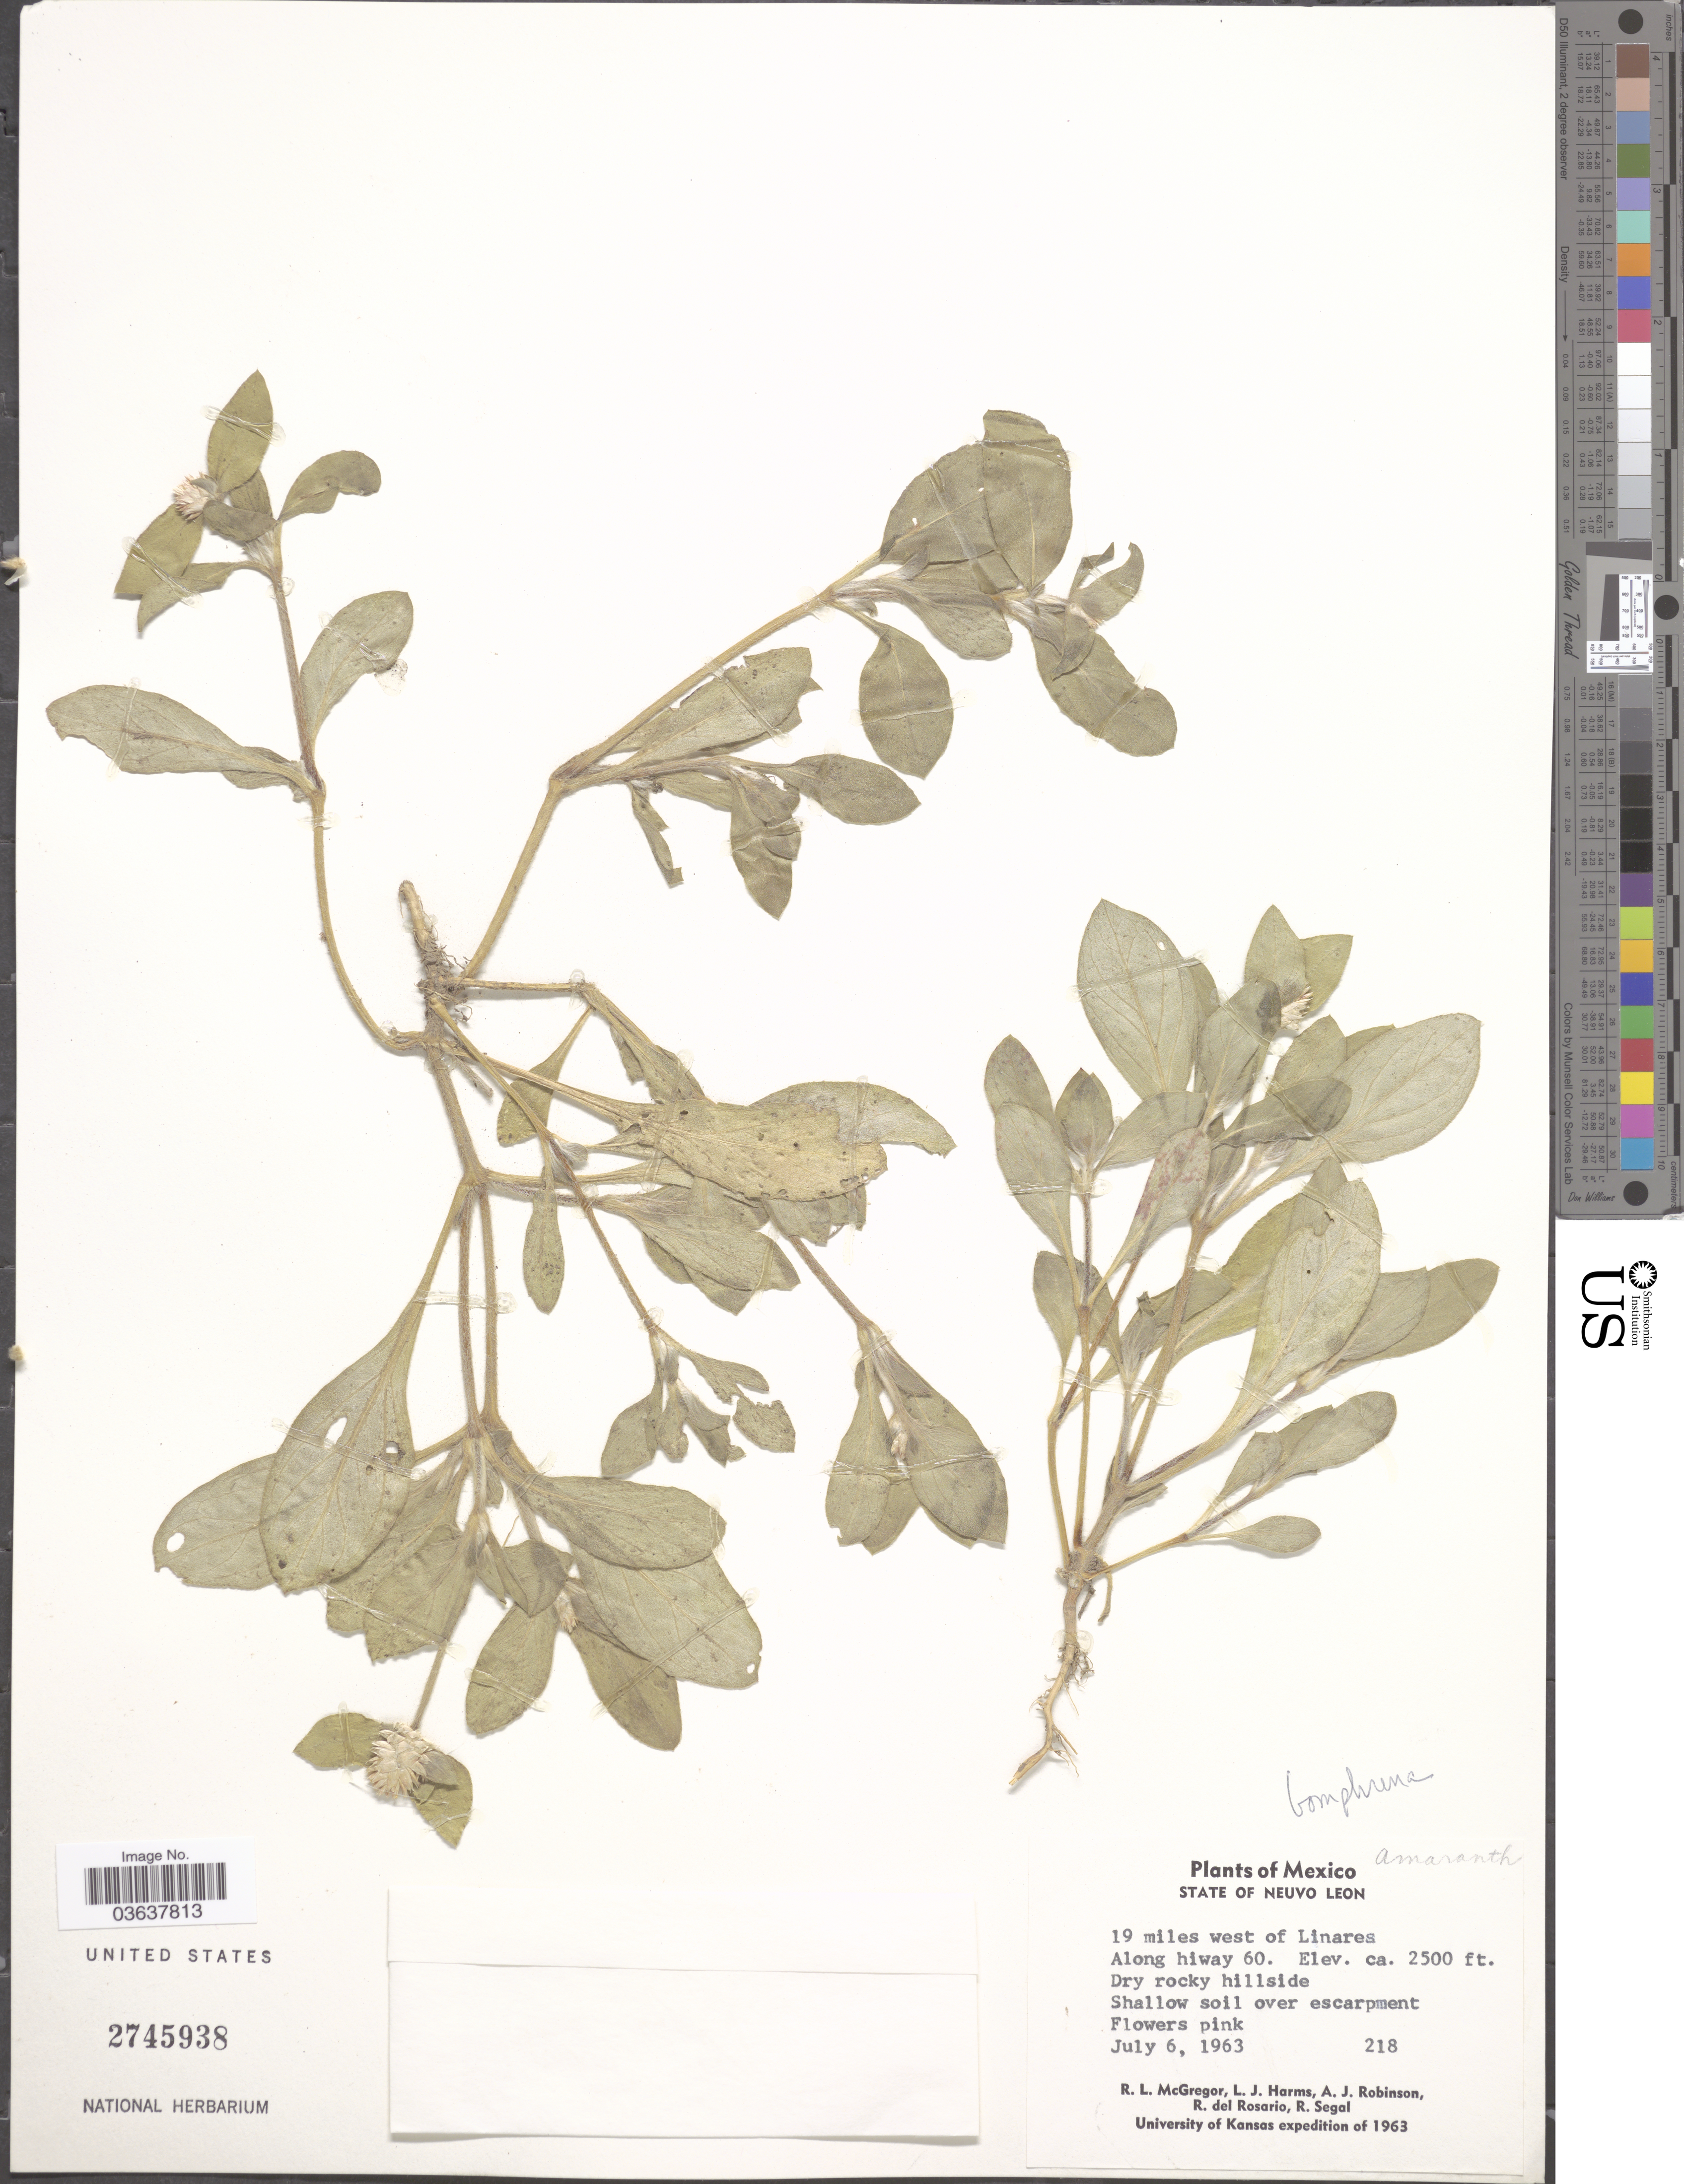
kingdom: Plantae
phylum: Tracheophyta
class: Magnoliopsida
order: Caryophyllales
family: Amaranthaceae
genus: Gomphrena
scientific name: Gomphrena sp.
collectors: R. McGregor, L. Harms, A. J. Robinson, R. del Rosario & R. Segal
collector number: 218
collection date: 1963-07-06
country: Mexico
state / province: Nuevo León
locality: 19 miles west of Linares. Along hiway 60.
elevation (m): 762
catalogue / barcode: US 2745938